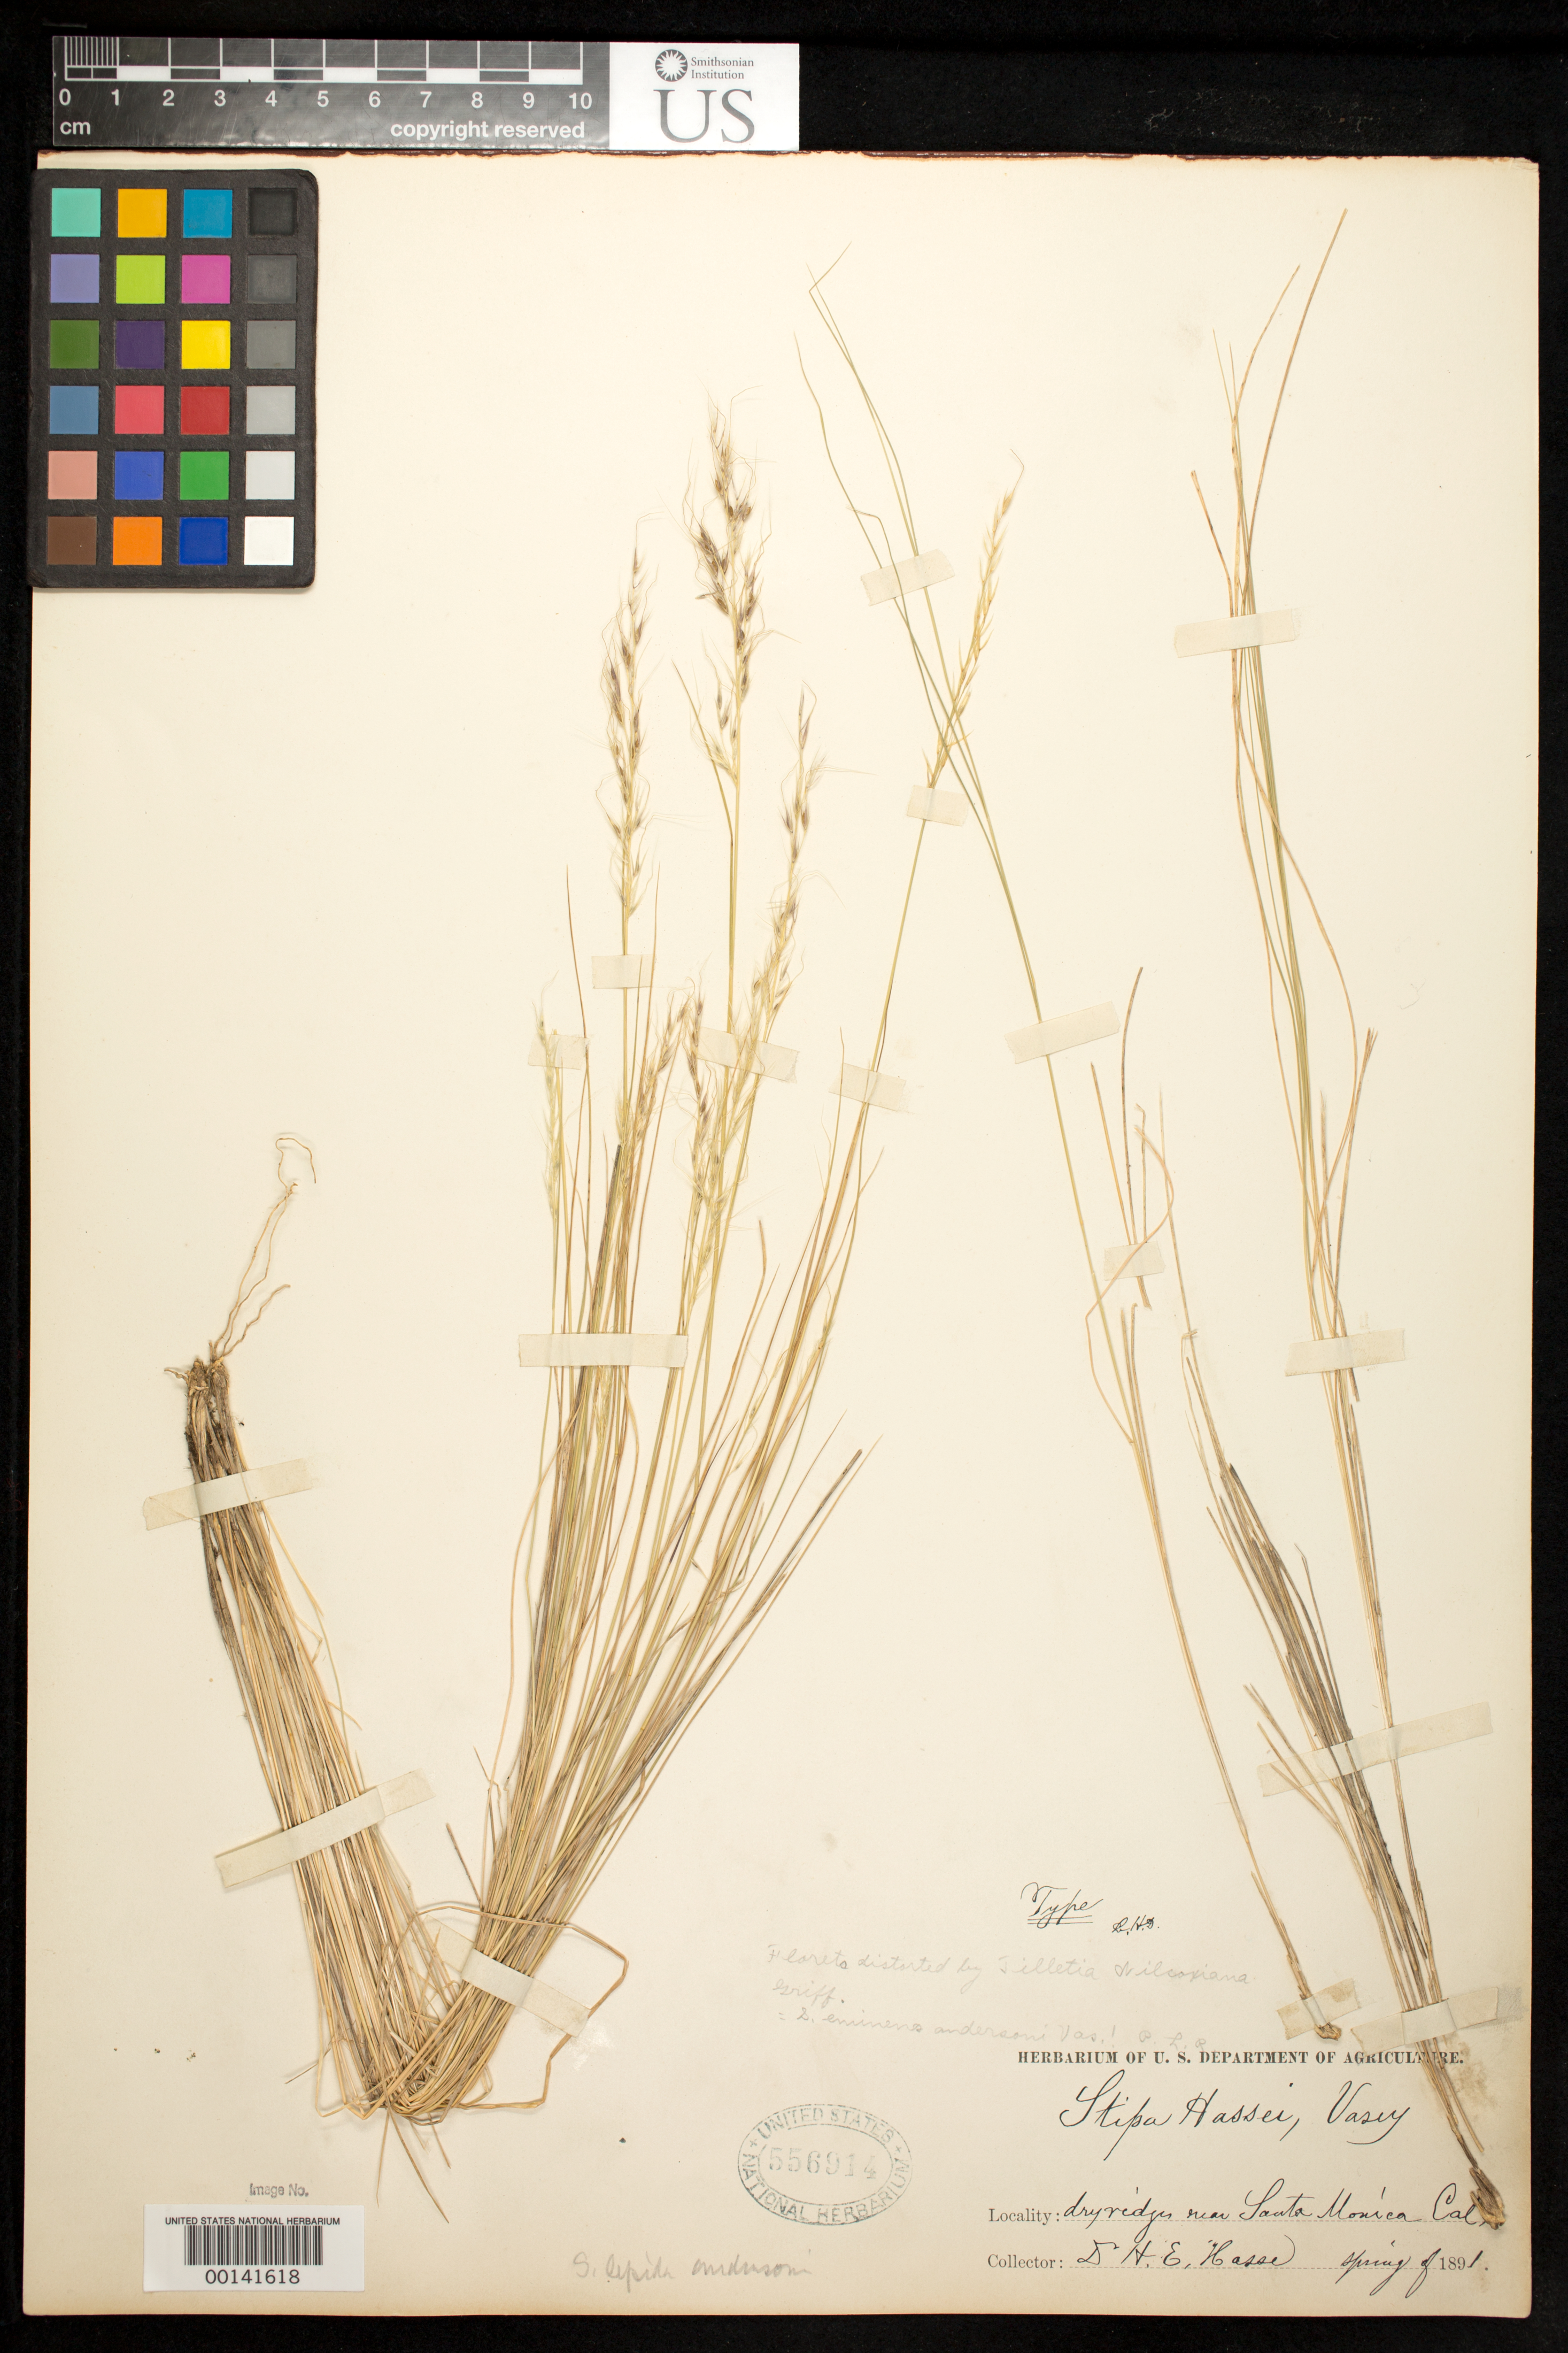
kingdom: Plantae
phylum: Tracheophyta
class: Liliopsida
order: Poales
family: Poaceae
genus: Stipa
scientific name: Stipa hassei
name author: Vasey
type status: Holotype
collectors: H. E. Hasse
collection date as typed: spring of 1891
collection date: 1891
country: United States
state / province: California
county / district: Los Angeles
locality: Dry ridges near Santa Monica.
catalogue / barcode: US 556914